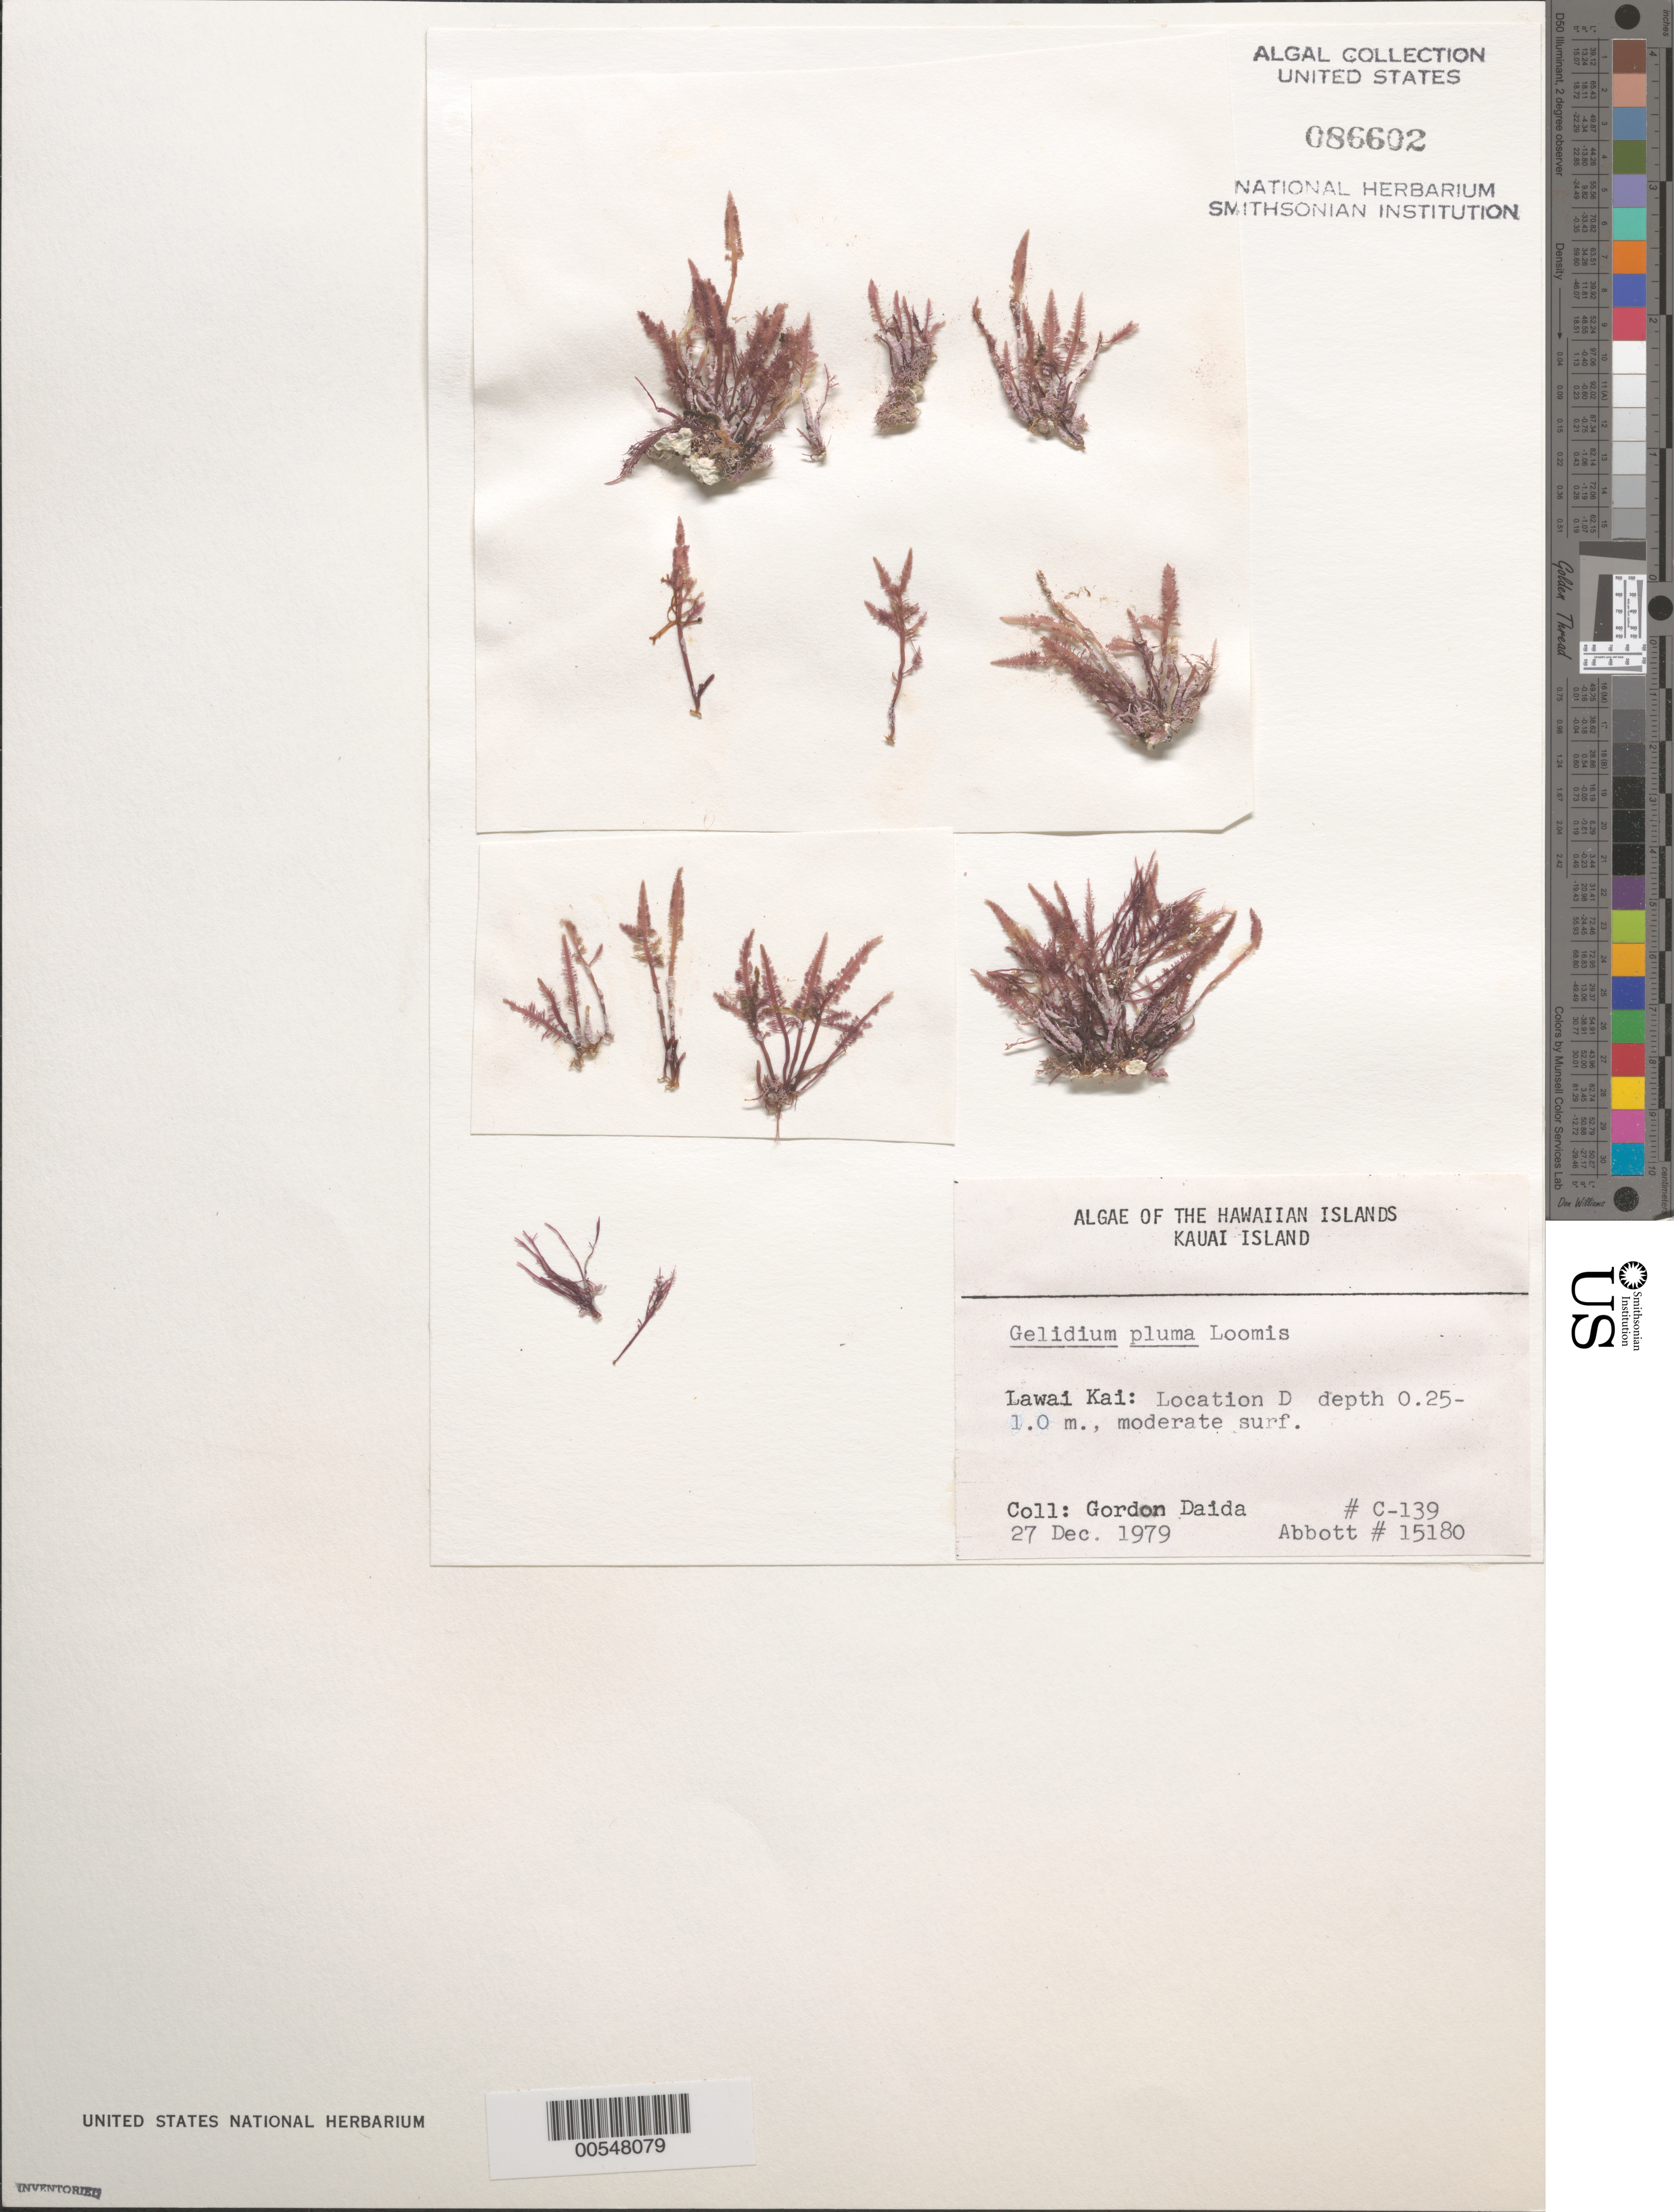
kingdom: Plantae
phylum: Rhodophyta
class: Florideophyceae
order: Gelidiales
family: Gelidiaceae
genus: Gelidium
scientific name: Gelidium pluma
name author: Bornet ex N.H. Loomis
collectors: G. Daida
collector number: C139 & IAA 15180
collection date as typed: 27 Dec 1979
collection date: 1979-12-27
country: United States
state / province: Hawaii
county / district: Kauai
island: Kaua'i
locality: Lawai Kai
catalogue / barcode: US 86602